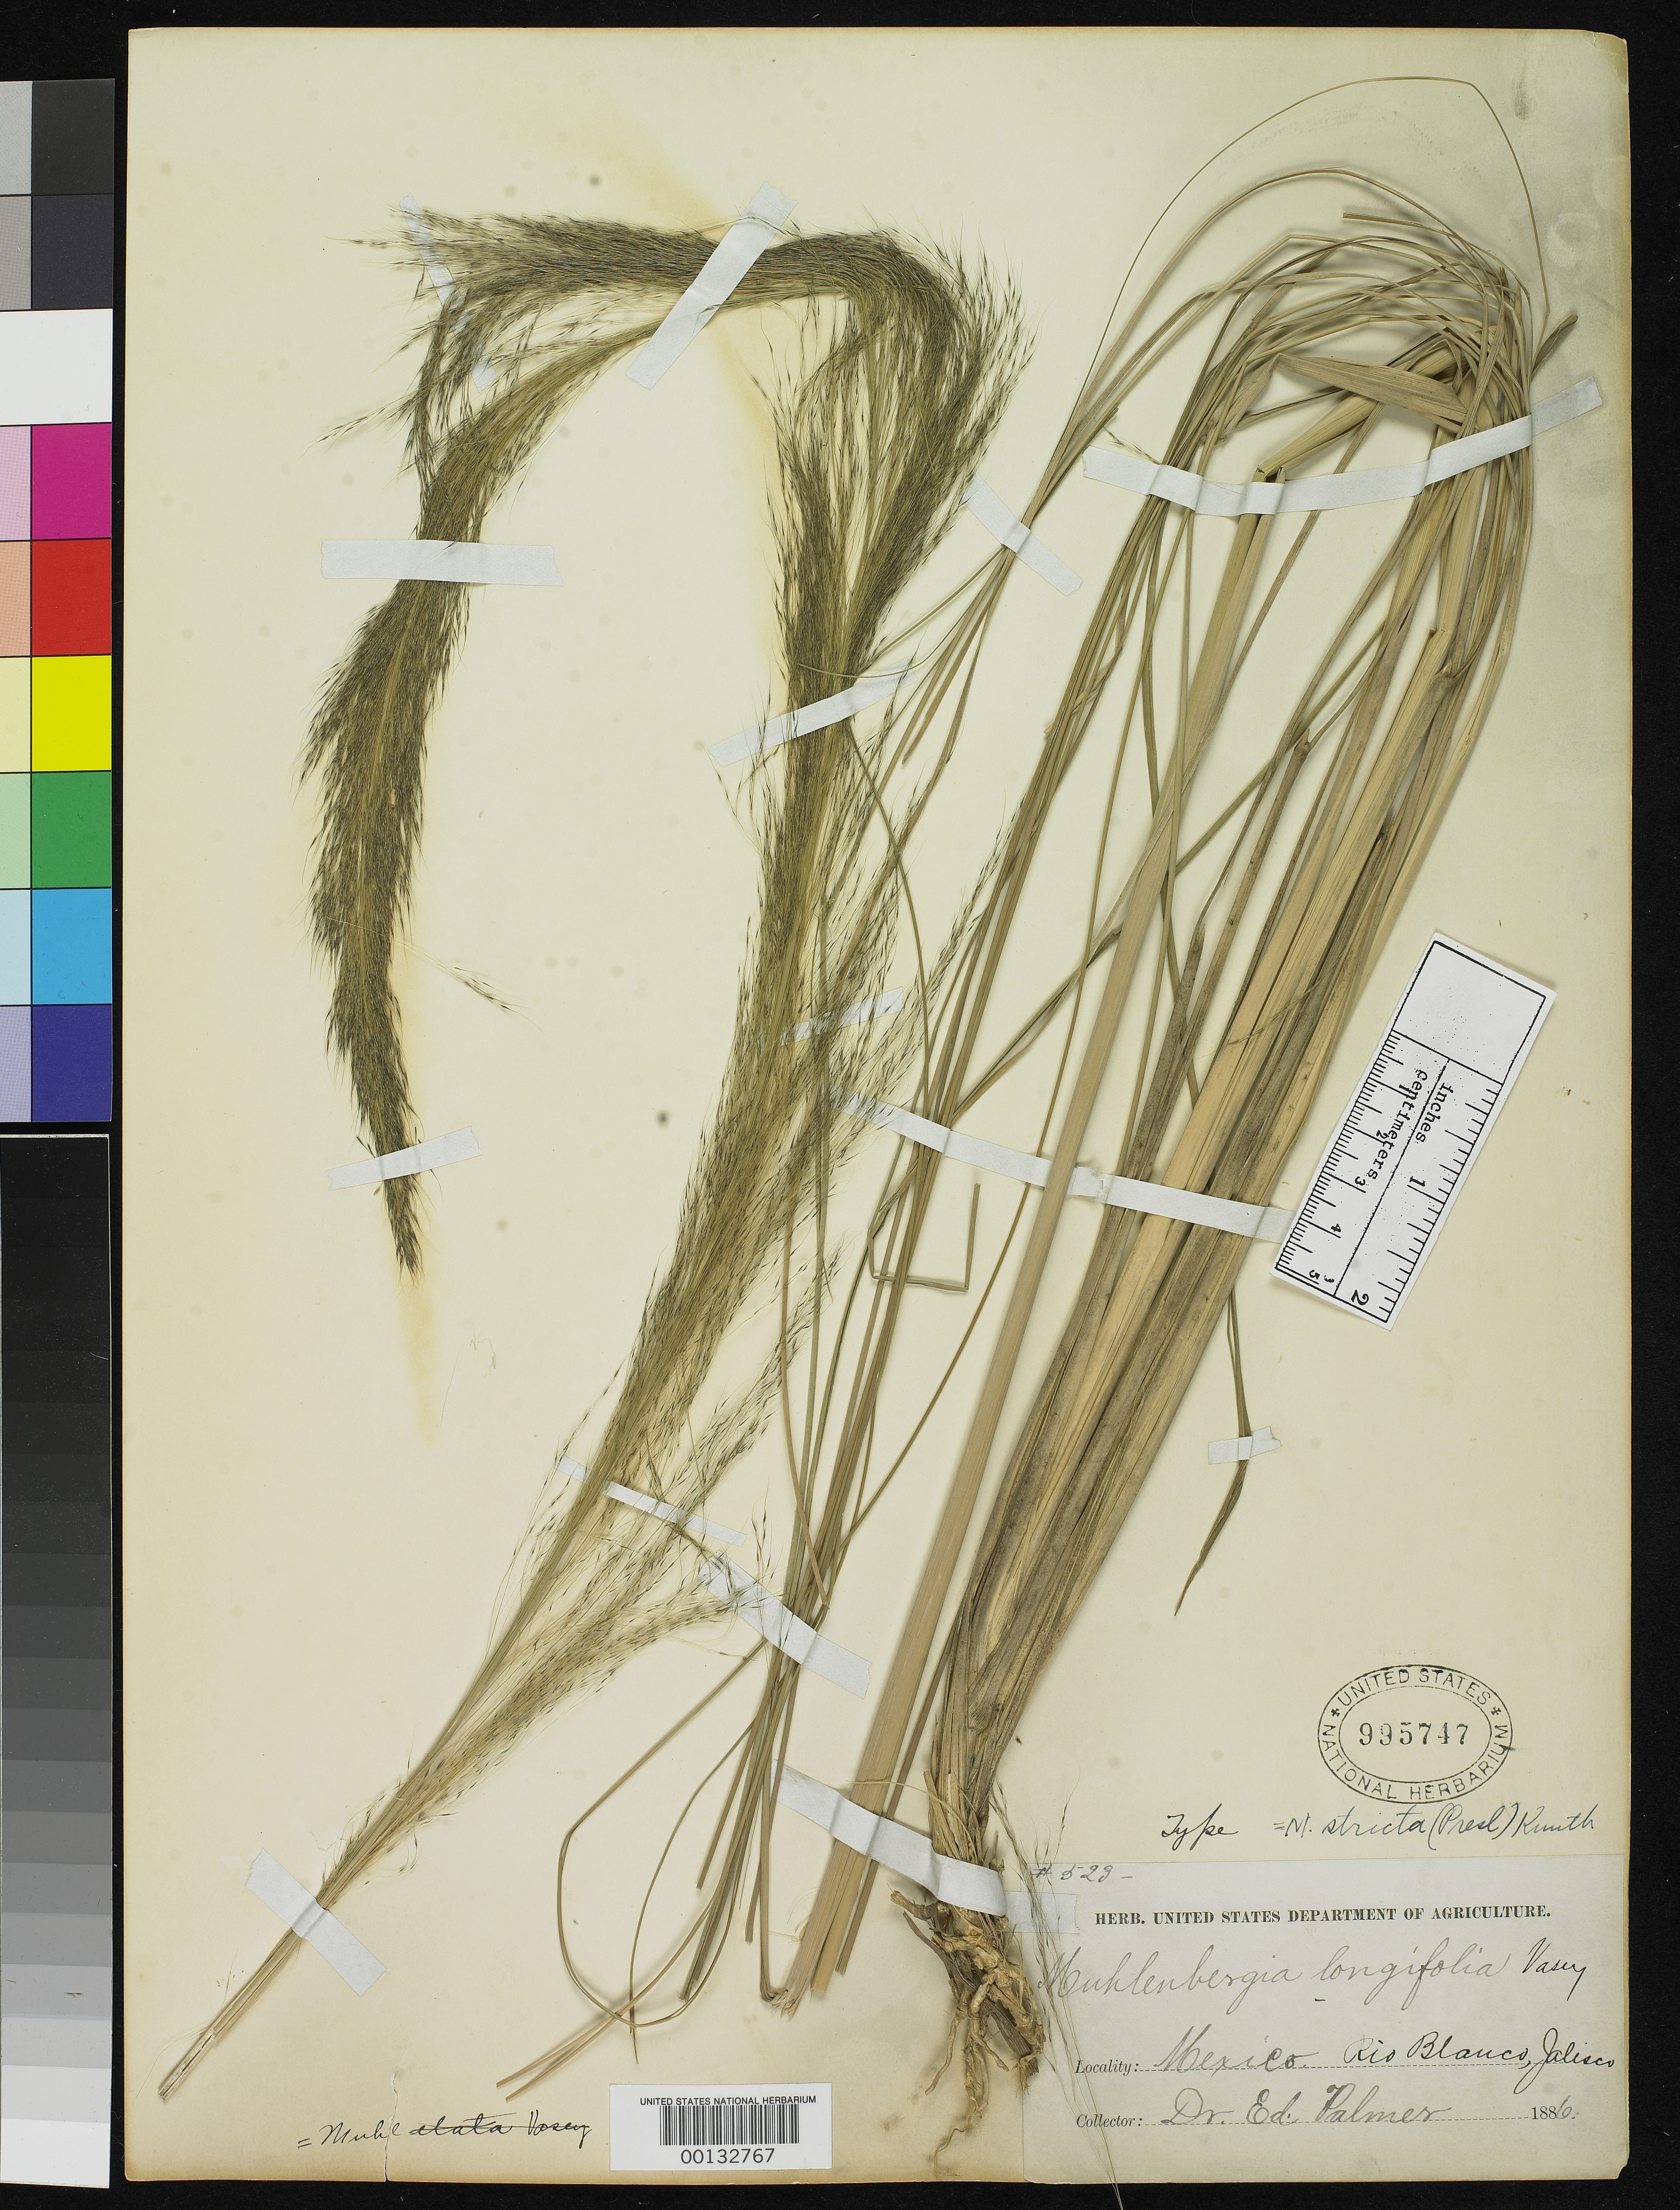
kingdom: Plantae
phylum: Tracheophyta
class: Liliopsida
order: Poales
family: Poaceae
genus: Muhlenbergia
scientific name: Muhlenbergia longifolia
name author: Vasey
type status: Holotype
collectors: E. Palmer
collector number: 523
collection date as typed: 1886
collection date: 1886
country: Mexico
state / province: Jalisco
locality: Rio Blanco.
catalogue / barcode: US 995747